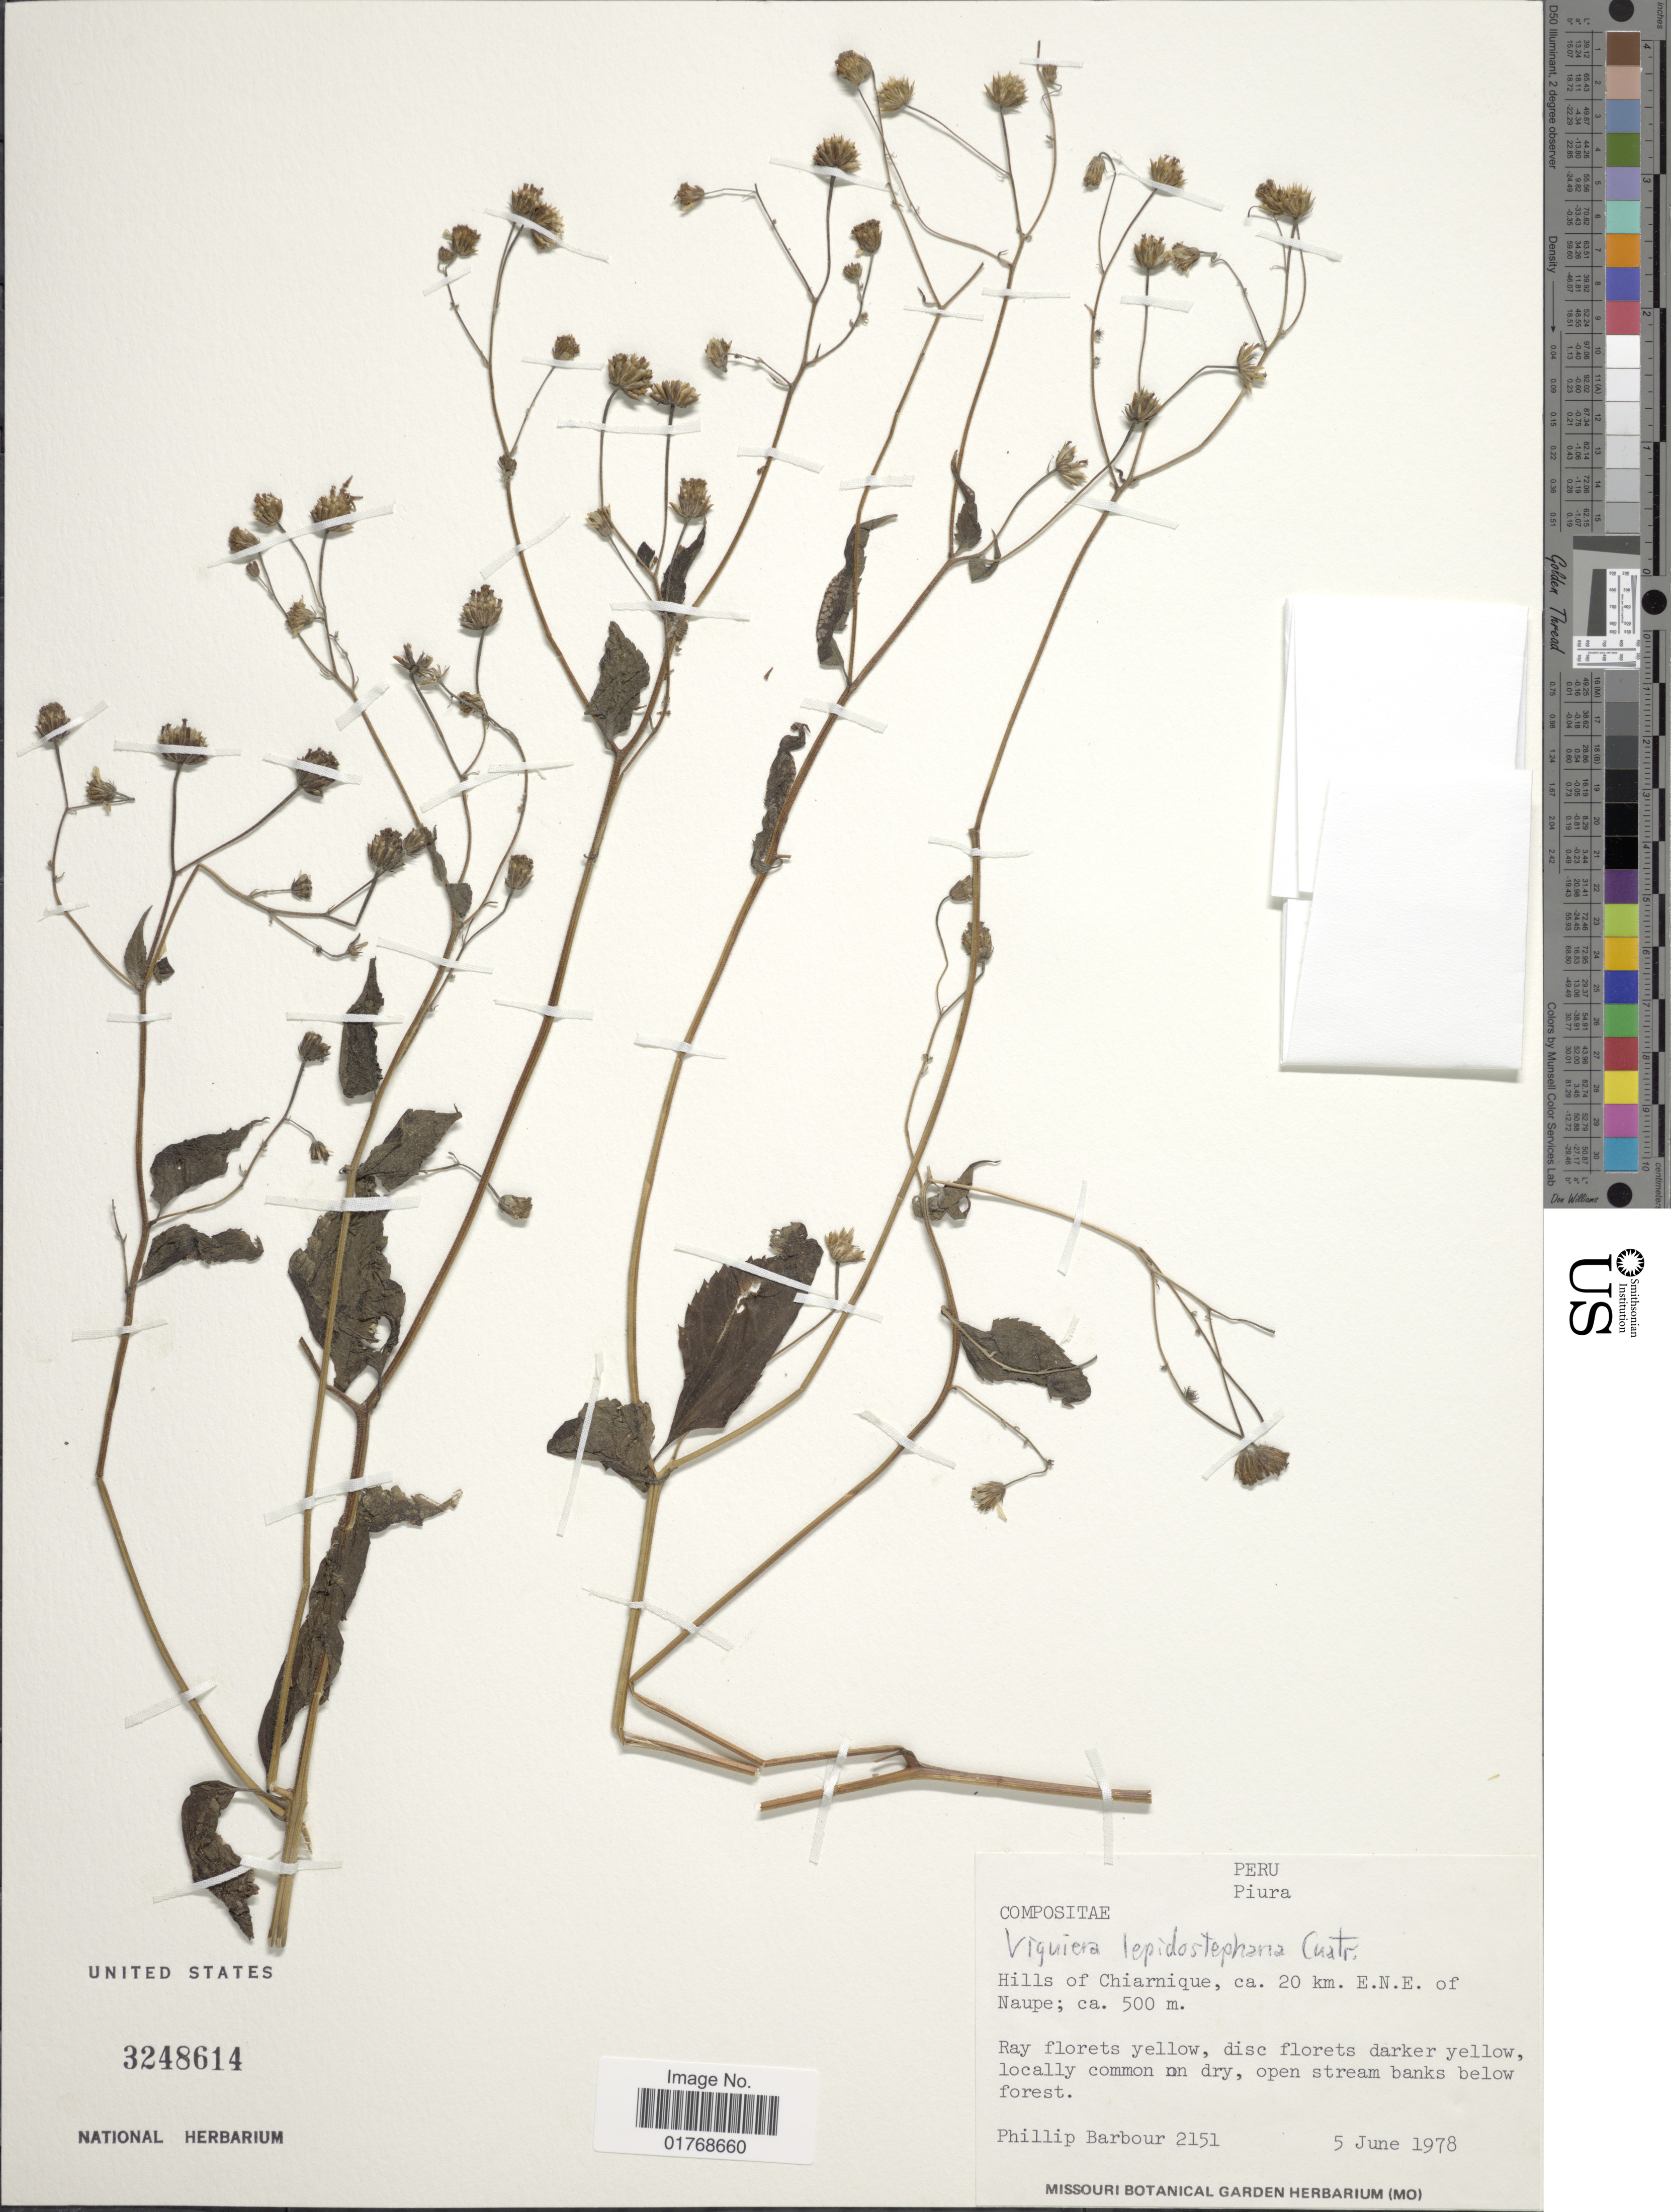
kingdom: Plantae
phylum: Tracheophyta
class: Magnoliopsida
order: Asterales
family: Asteraceae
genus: Viguiera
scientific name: Viguiera lepidostephana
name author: Cuatrec.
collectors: P. Barbour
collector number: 2151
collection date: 1978-06-05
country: Peru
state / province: Piura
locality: Hills of Chiarnique, ca. 20 km. E.N.E. of Naupe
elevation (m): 500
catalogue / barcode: US 3248614